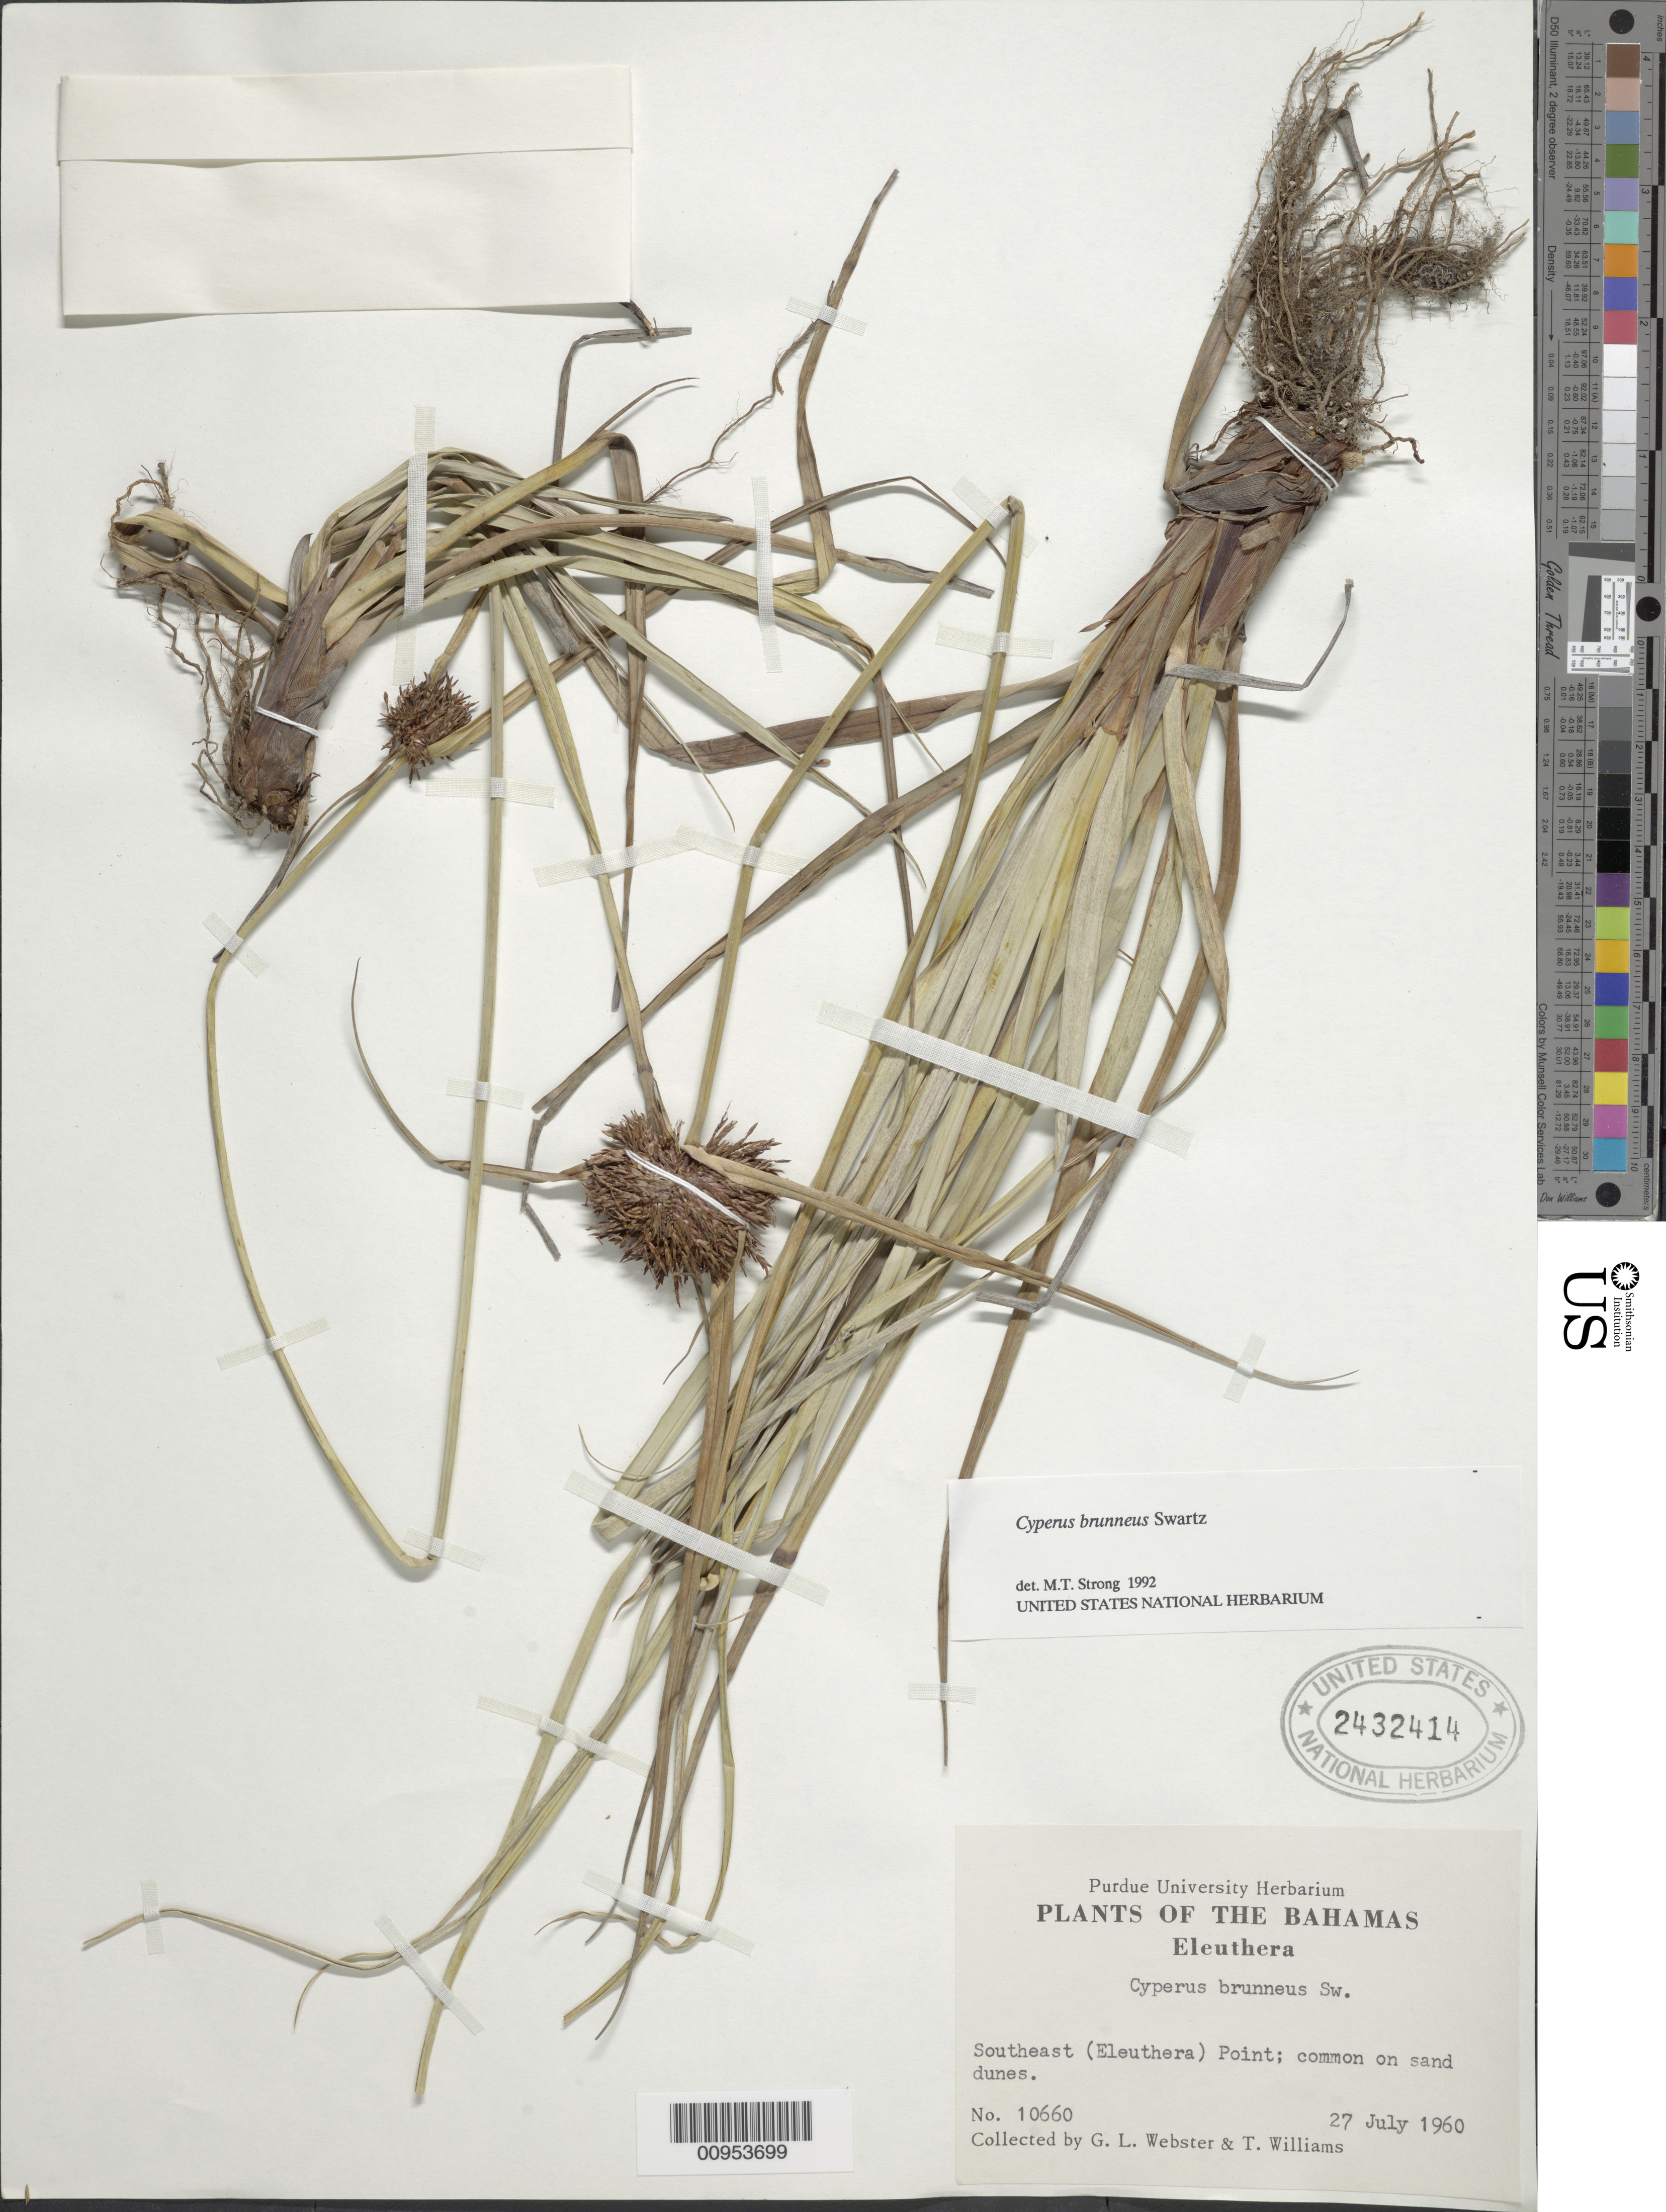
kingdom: Plantae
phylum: Tracheophyta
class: Liliopsida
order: Poales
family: Cyperaceae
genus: Cyperus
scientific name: Cyperus brunneus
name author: Sw.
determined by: Strong, M. T., (US), Smithsonian Institution - National Museum of Natural History (UNITED STATES)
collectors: G. L. Webster & T. Williams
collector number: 10660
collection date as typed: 27 Jul 1960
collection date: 1960-07-27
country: Bahamas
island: Eleuthera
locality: Southeast (Eleuthera) Point, sand dunes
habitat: Sand dunes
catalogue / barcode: US 2432414